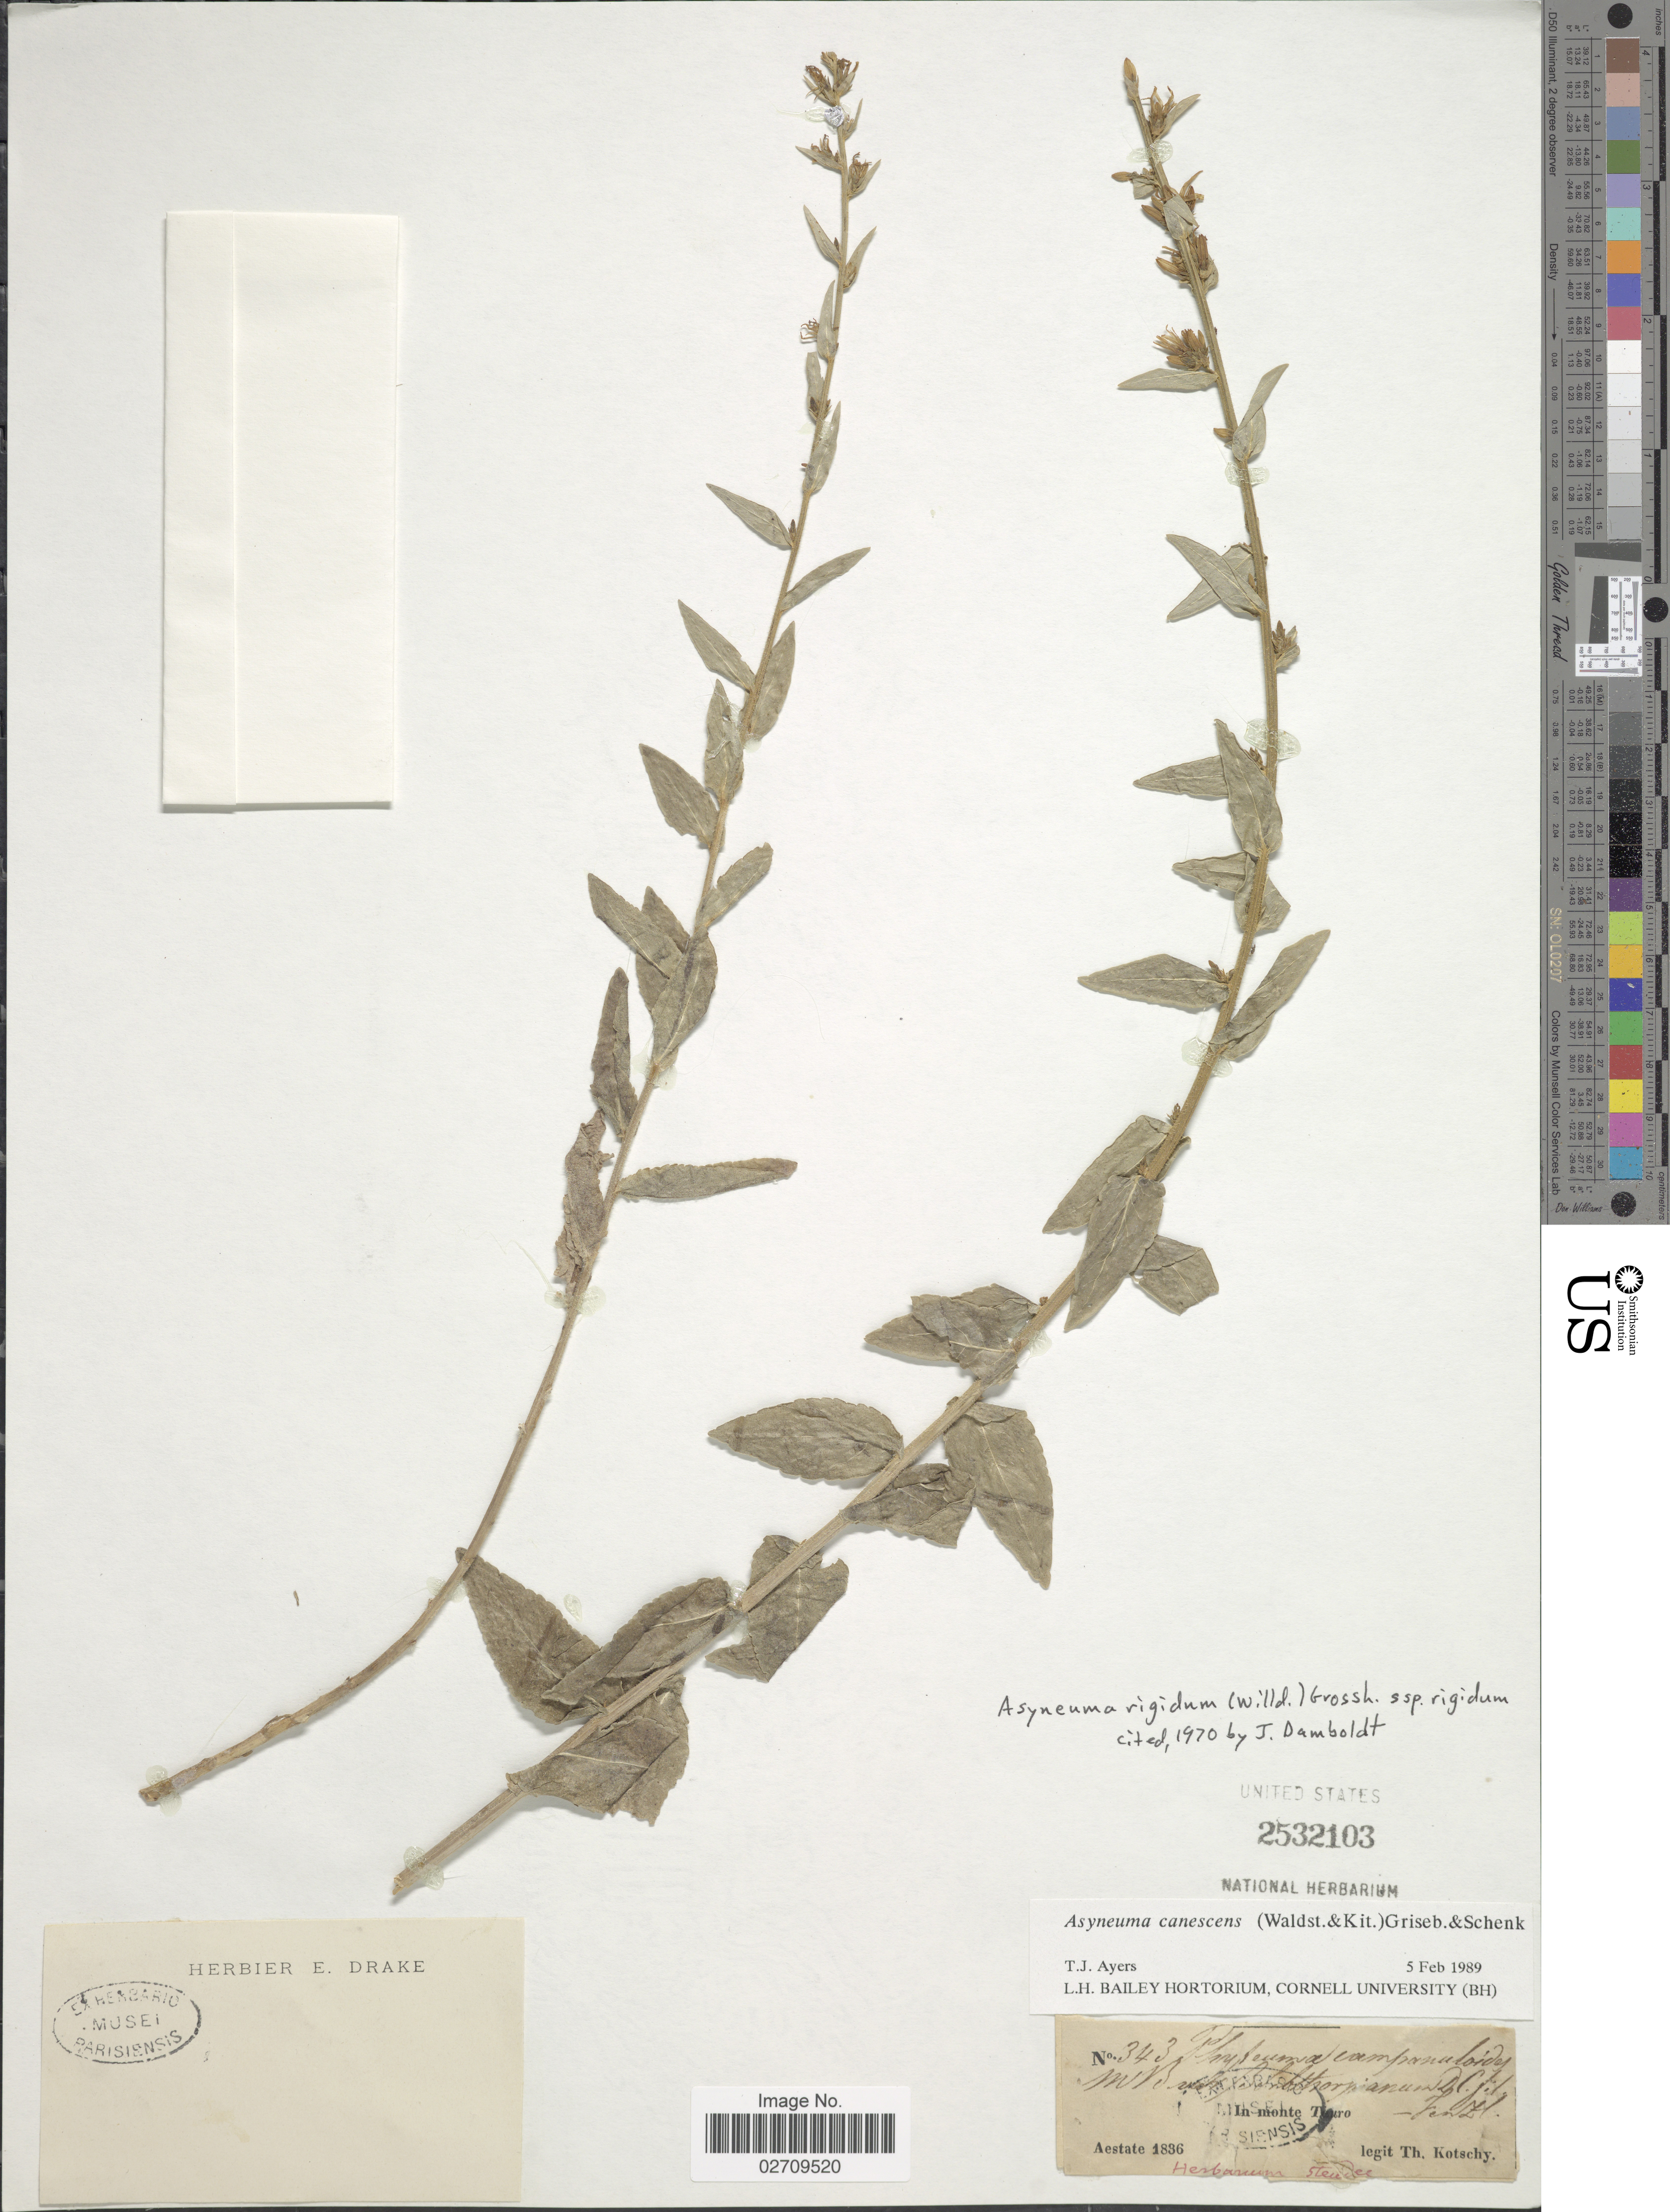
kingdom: Plantae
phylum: Tracheophyta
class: Magnoliopsida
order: Asterales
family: Campanulaceae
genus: Asyneuma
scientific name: Asyneuma rigidum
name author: (Willd.) Grossh.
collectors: K. G. Kotschy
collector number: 343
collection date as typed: aestate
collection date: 1836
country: Turkey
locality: In monte Tauro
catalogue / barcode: US 2532103